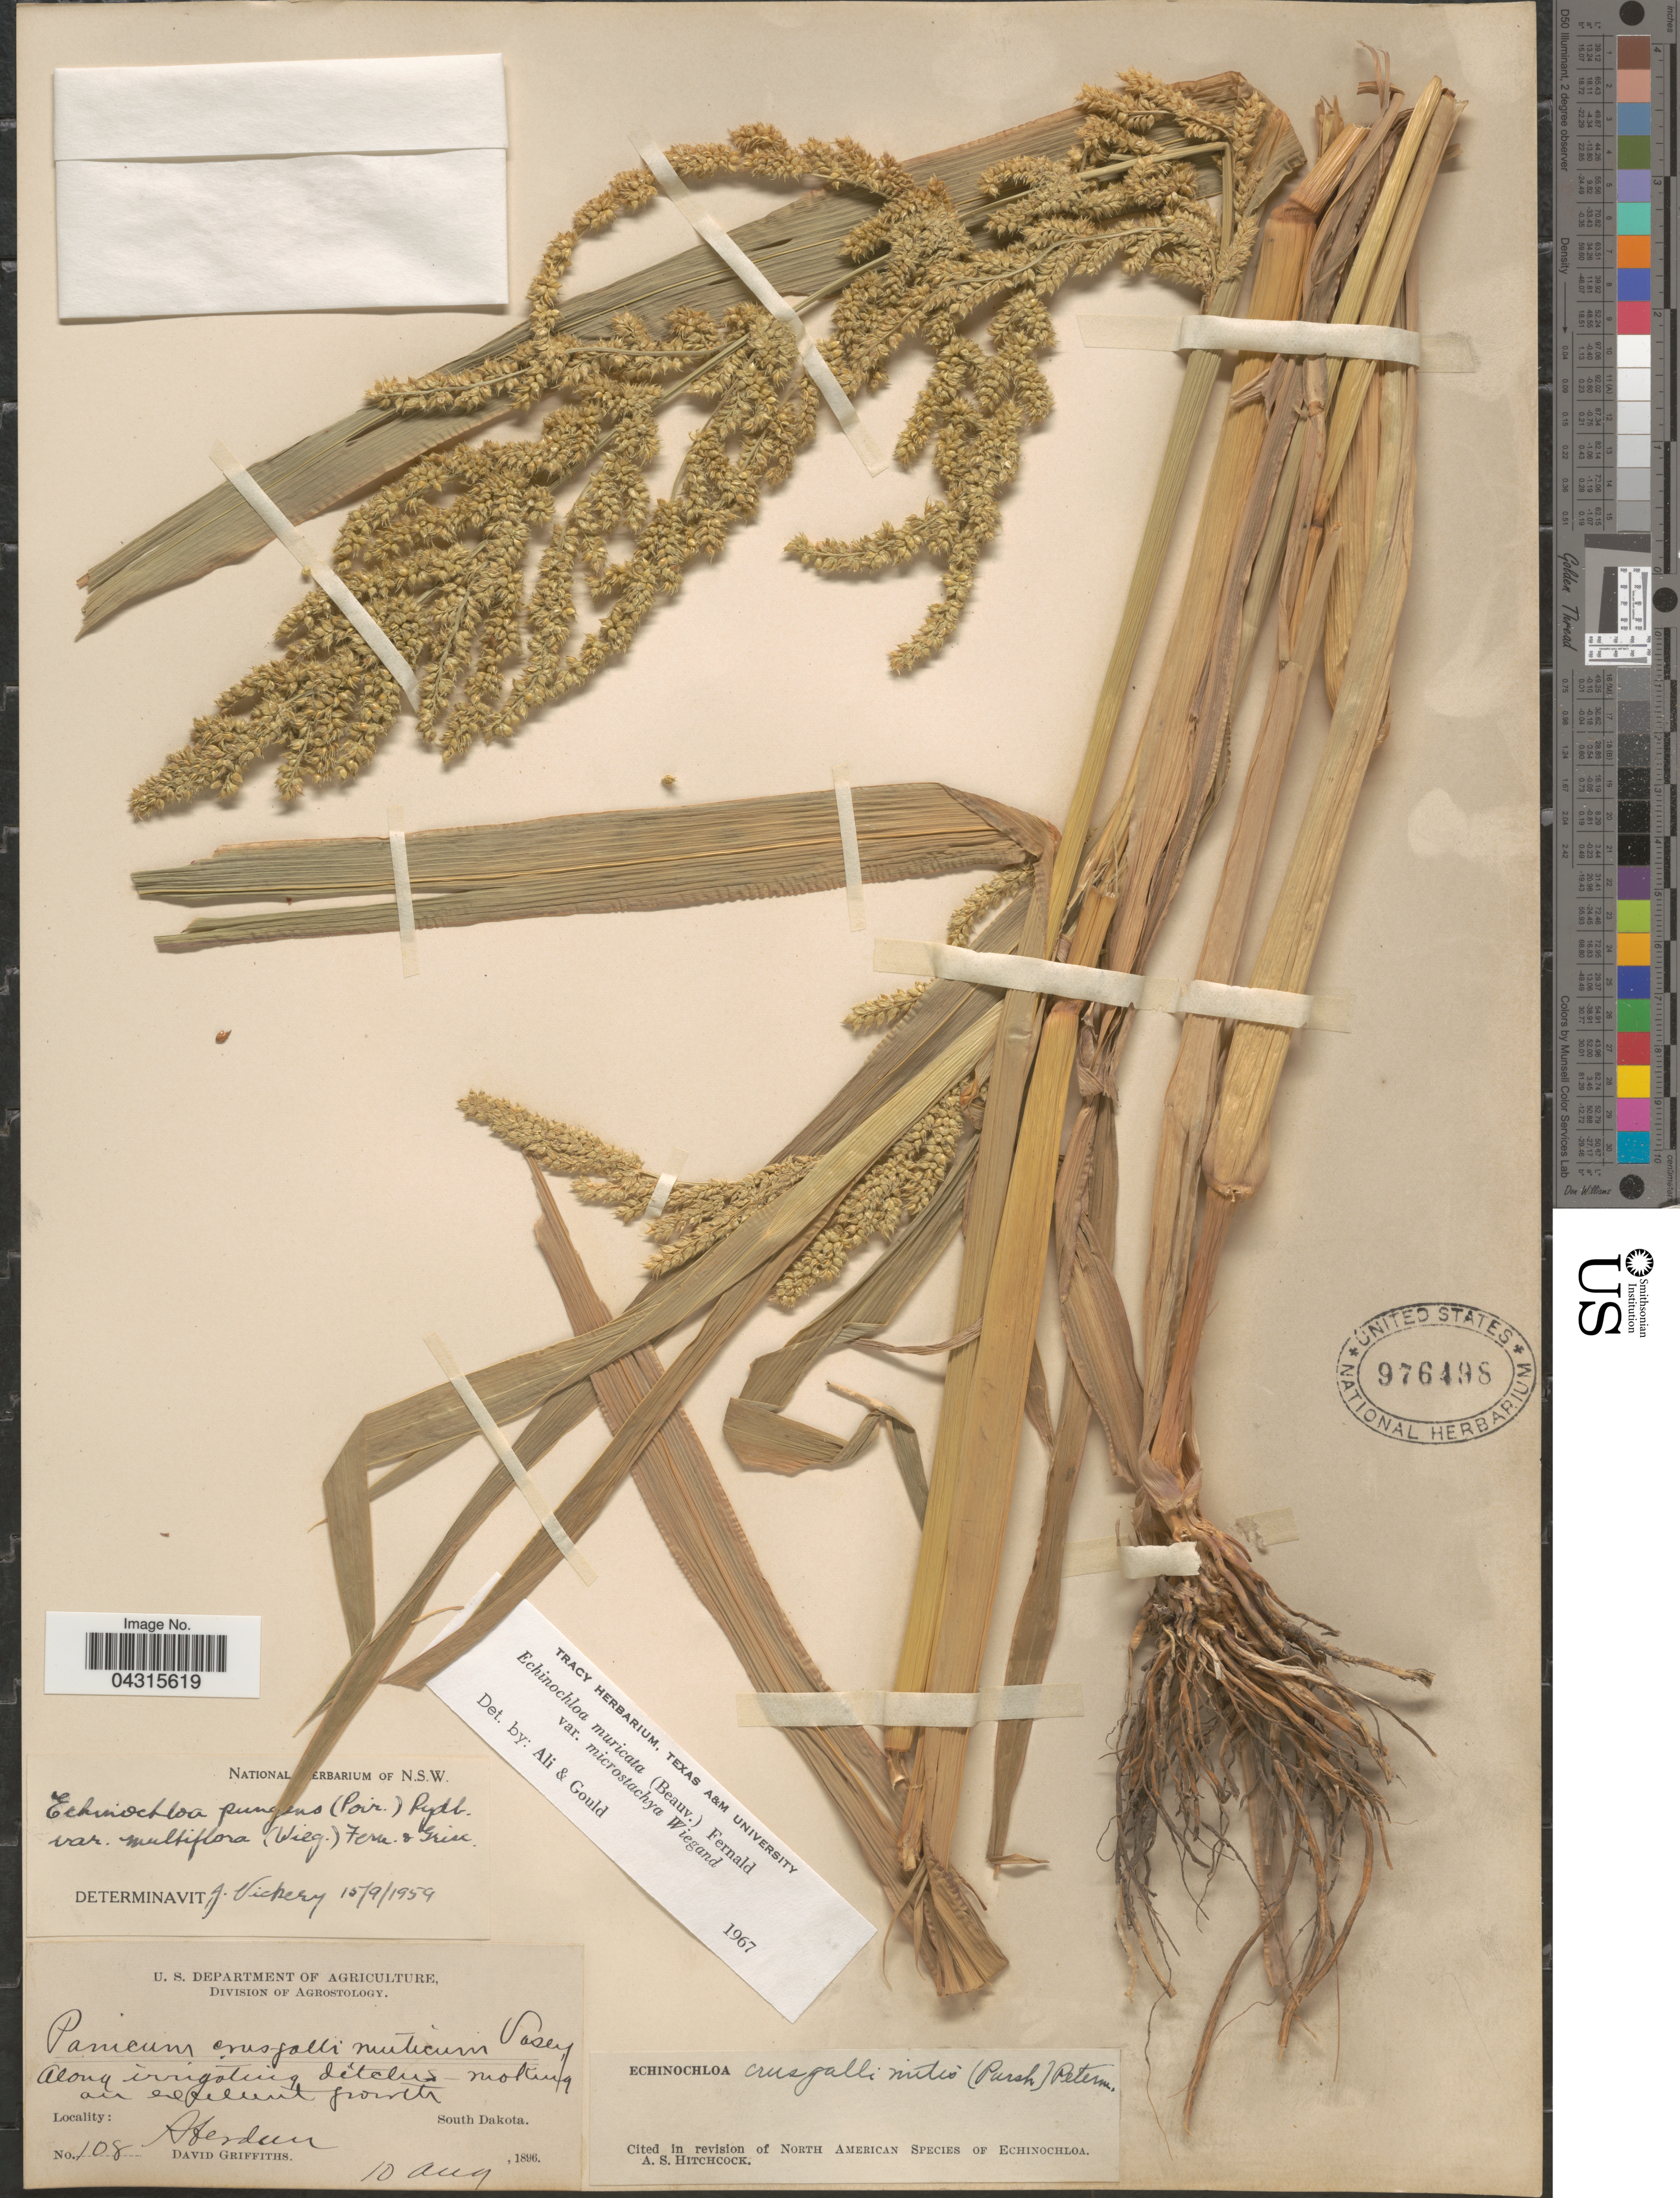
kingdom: Plantae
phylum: Tracheophyta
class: Liliopsida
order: Poales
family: Poaceae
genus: Echinochloa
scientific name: Echinochloa muricata var. microstachya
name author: Wiegand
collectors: D. Griffiths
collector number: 108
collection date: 1896-08-10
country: United States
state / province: South Dakota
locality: Aberdeen.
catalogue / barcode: US 976498